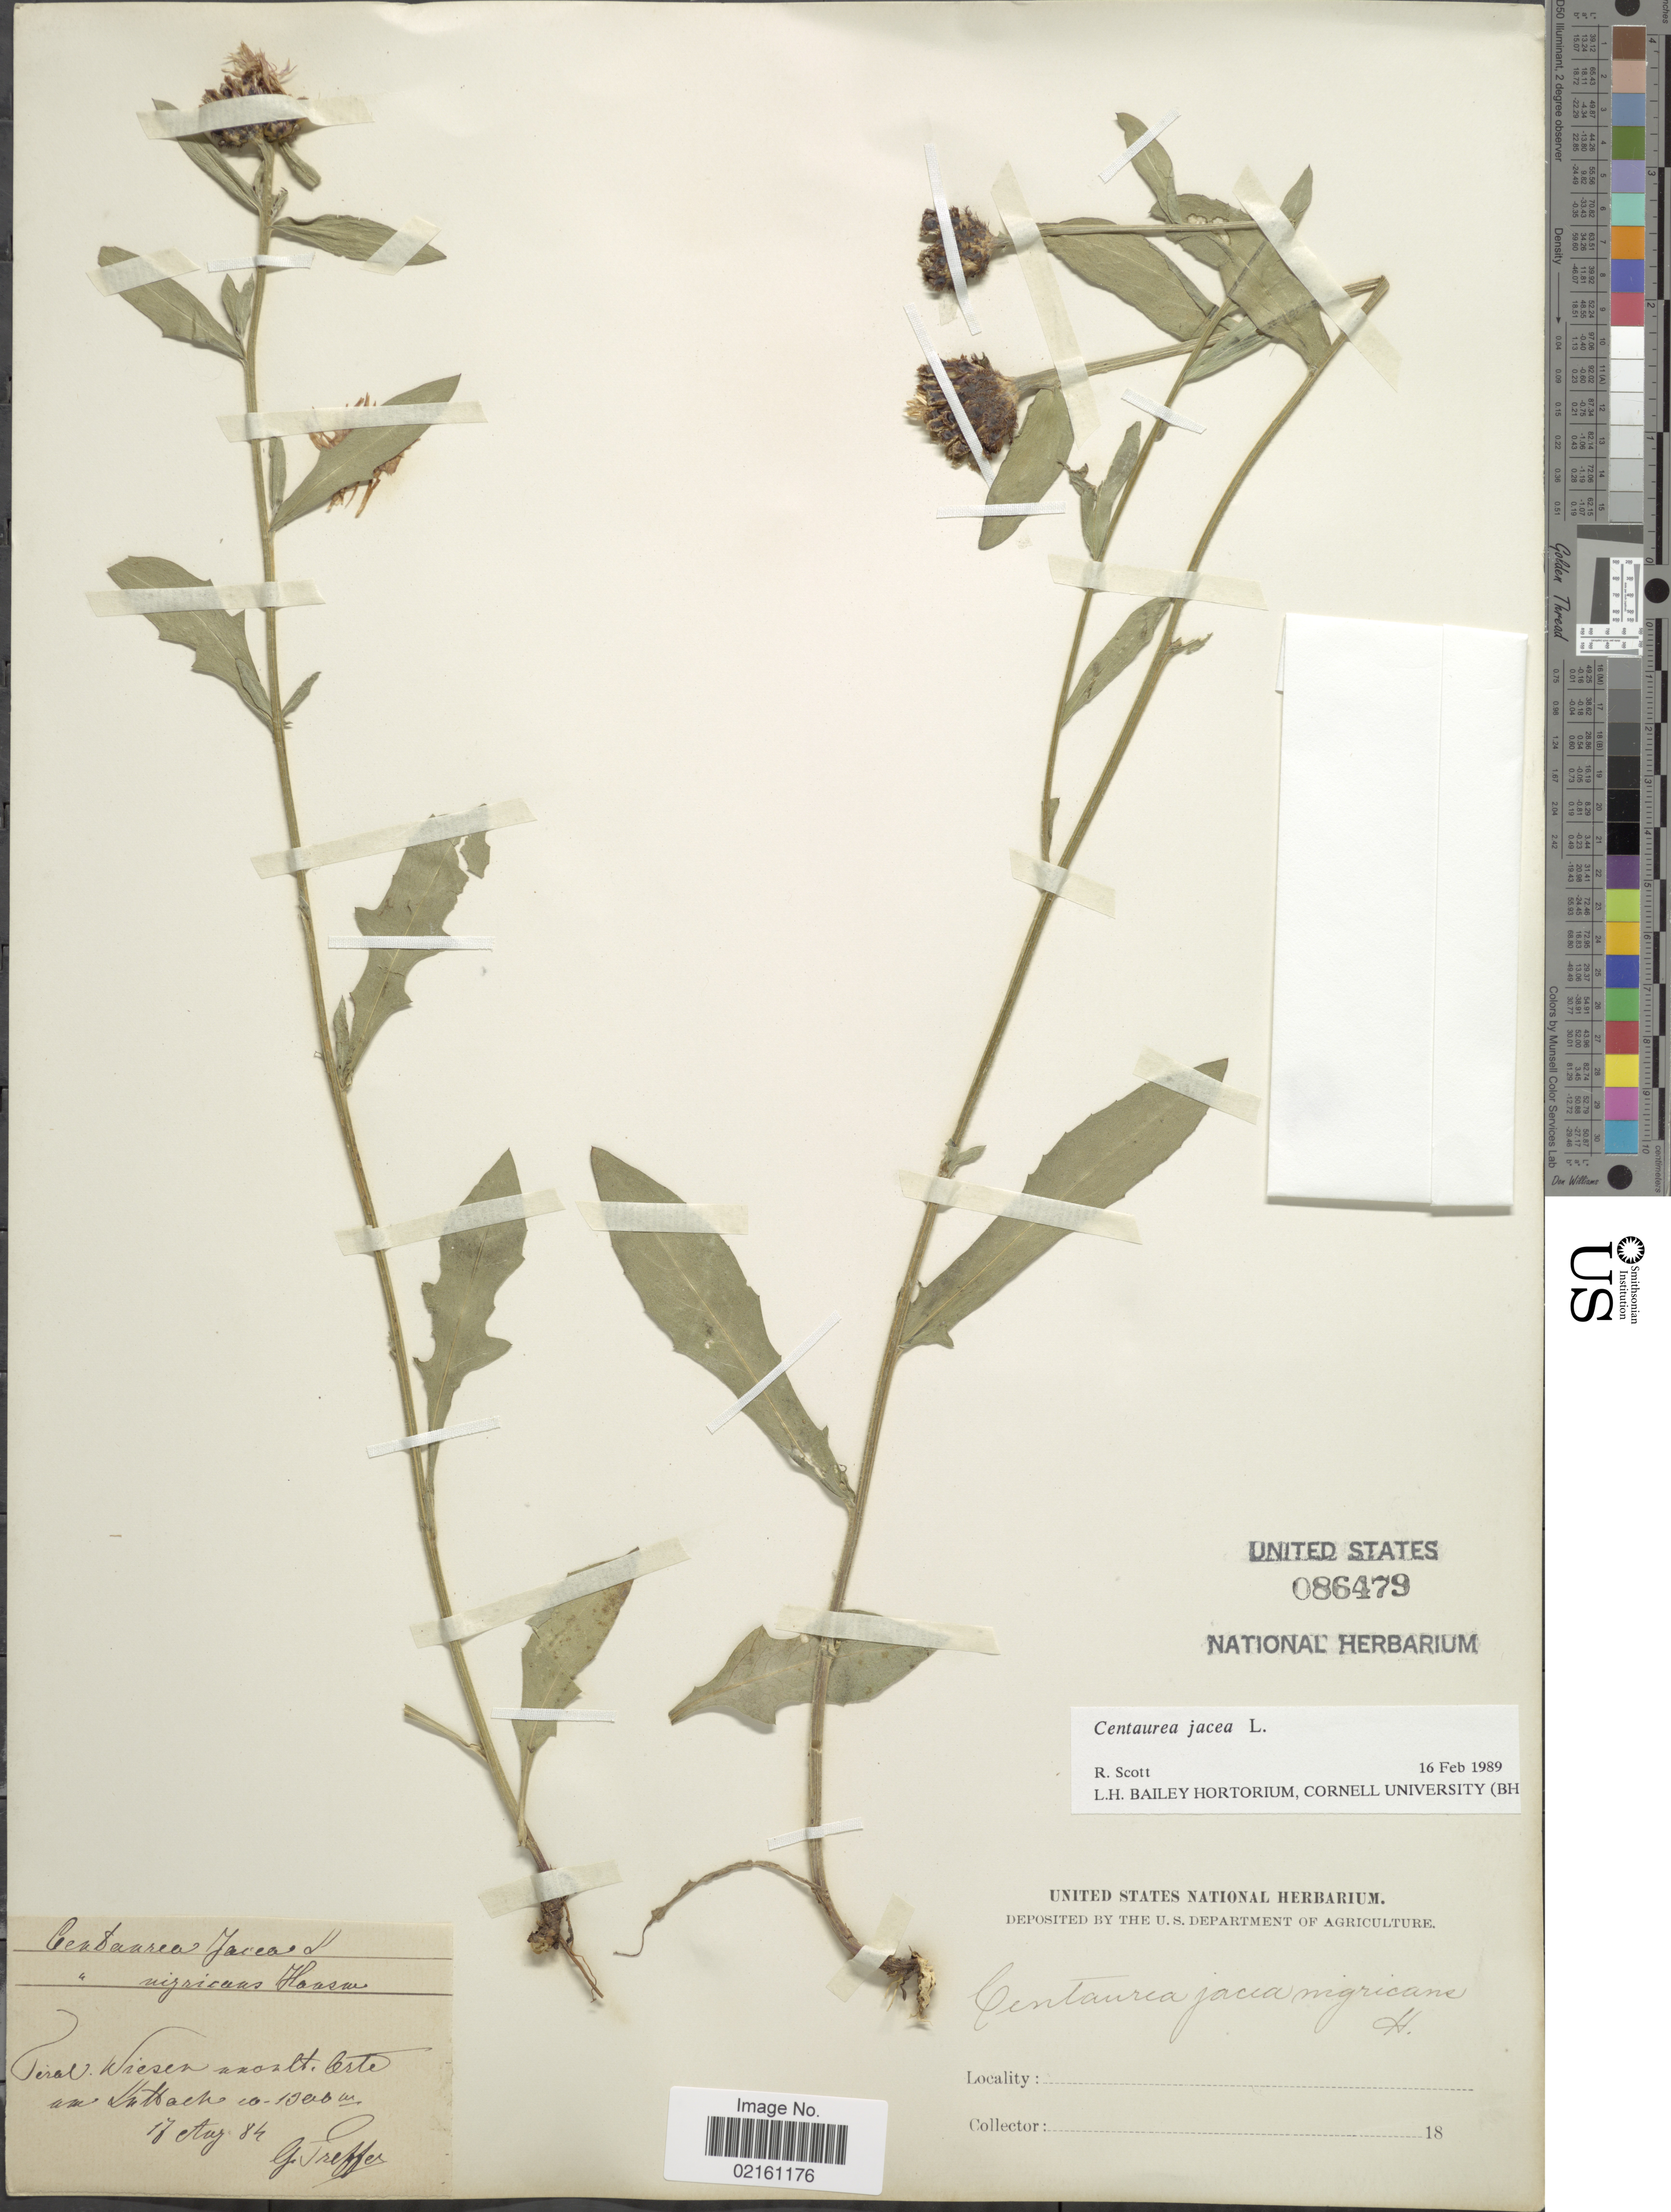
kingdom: Plantae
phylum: Tracheophyta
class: Magnoliopsida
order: Asterales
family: Asteraceae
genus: Centaurea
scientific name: Centaurea jacea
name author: L.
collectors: G. Treffer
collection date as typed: Transcribed d/m/y: 17/8/84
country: Austria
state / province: Tirol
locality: Wiesen aueult, Certe am Luttalk [interpreted]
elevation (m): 1300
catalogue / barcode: US 86479